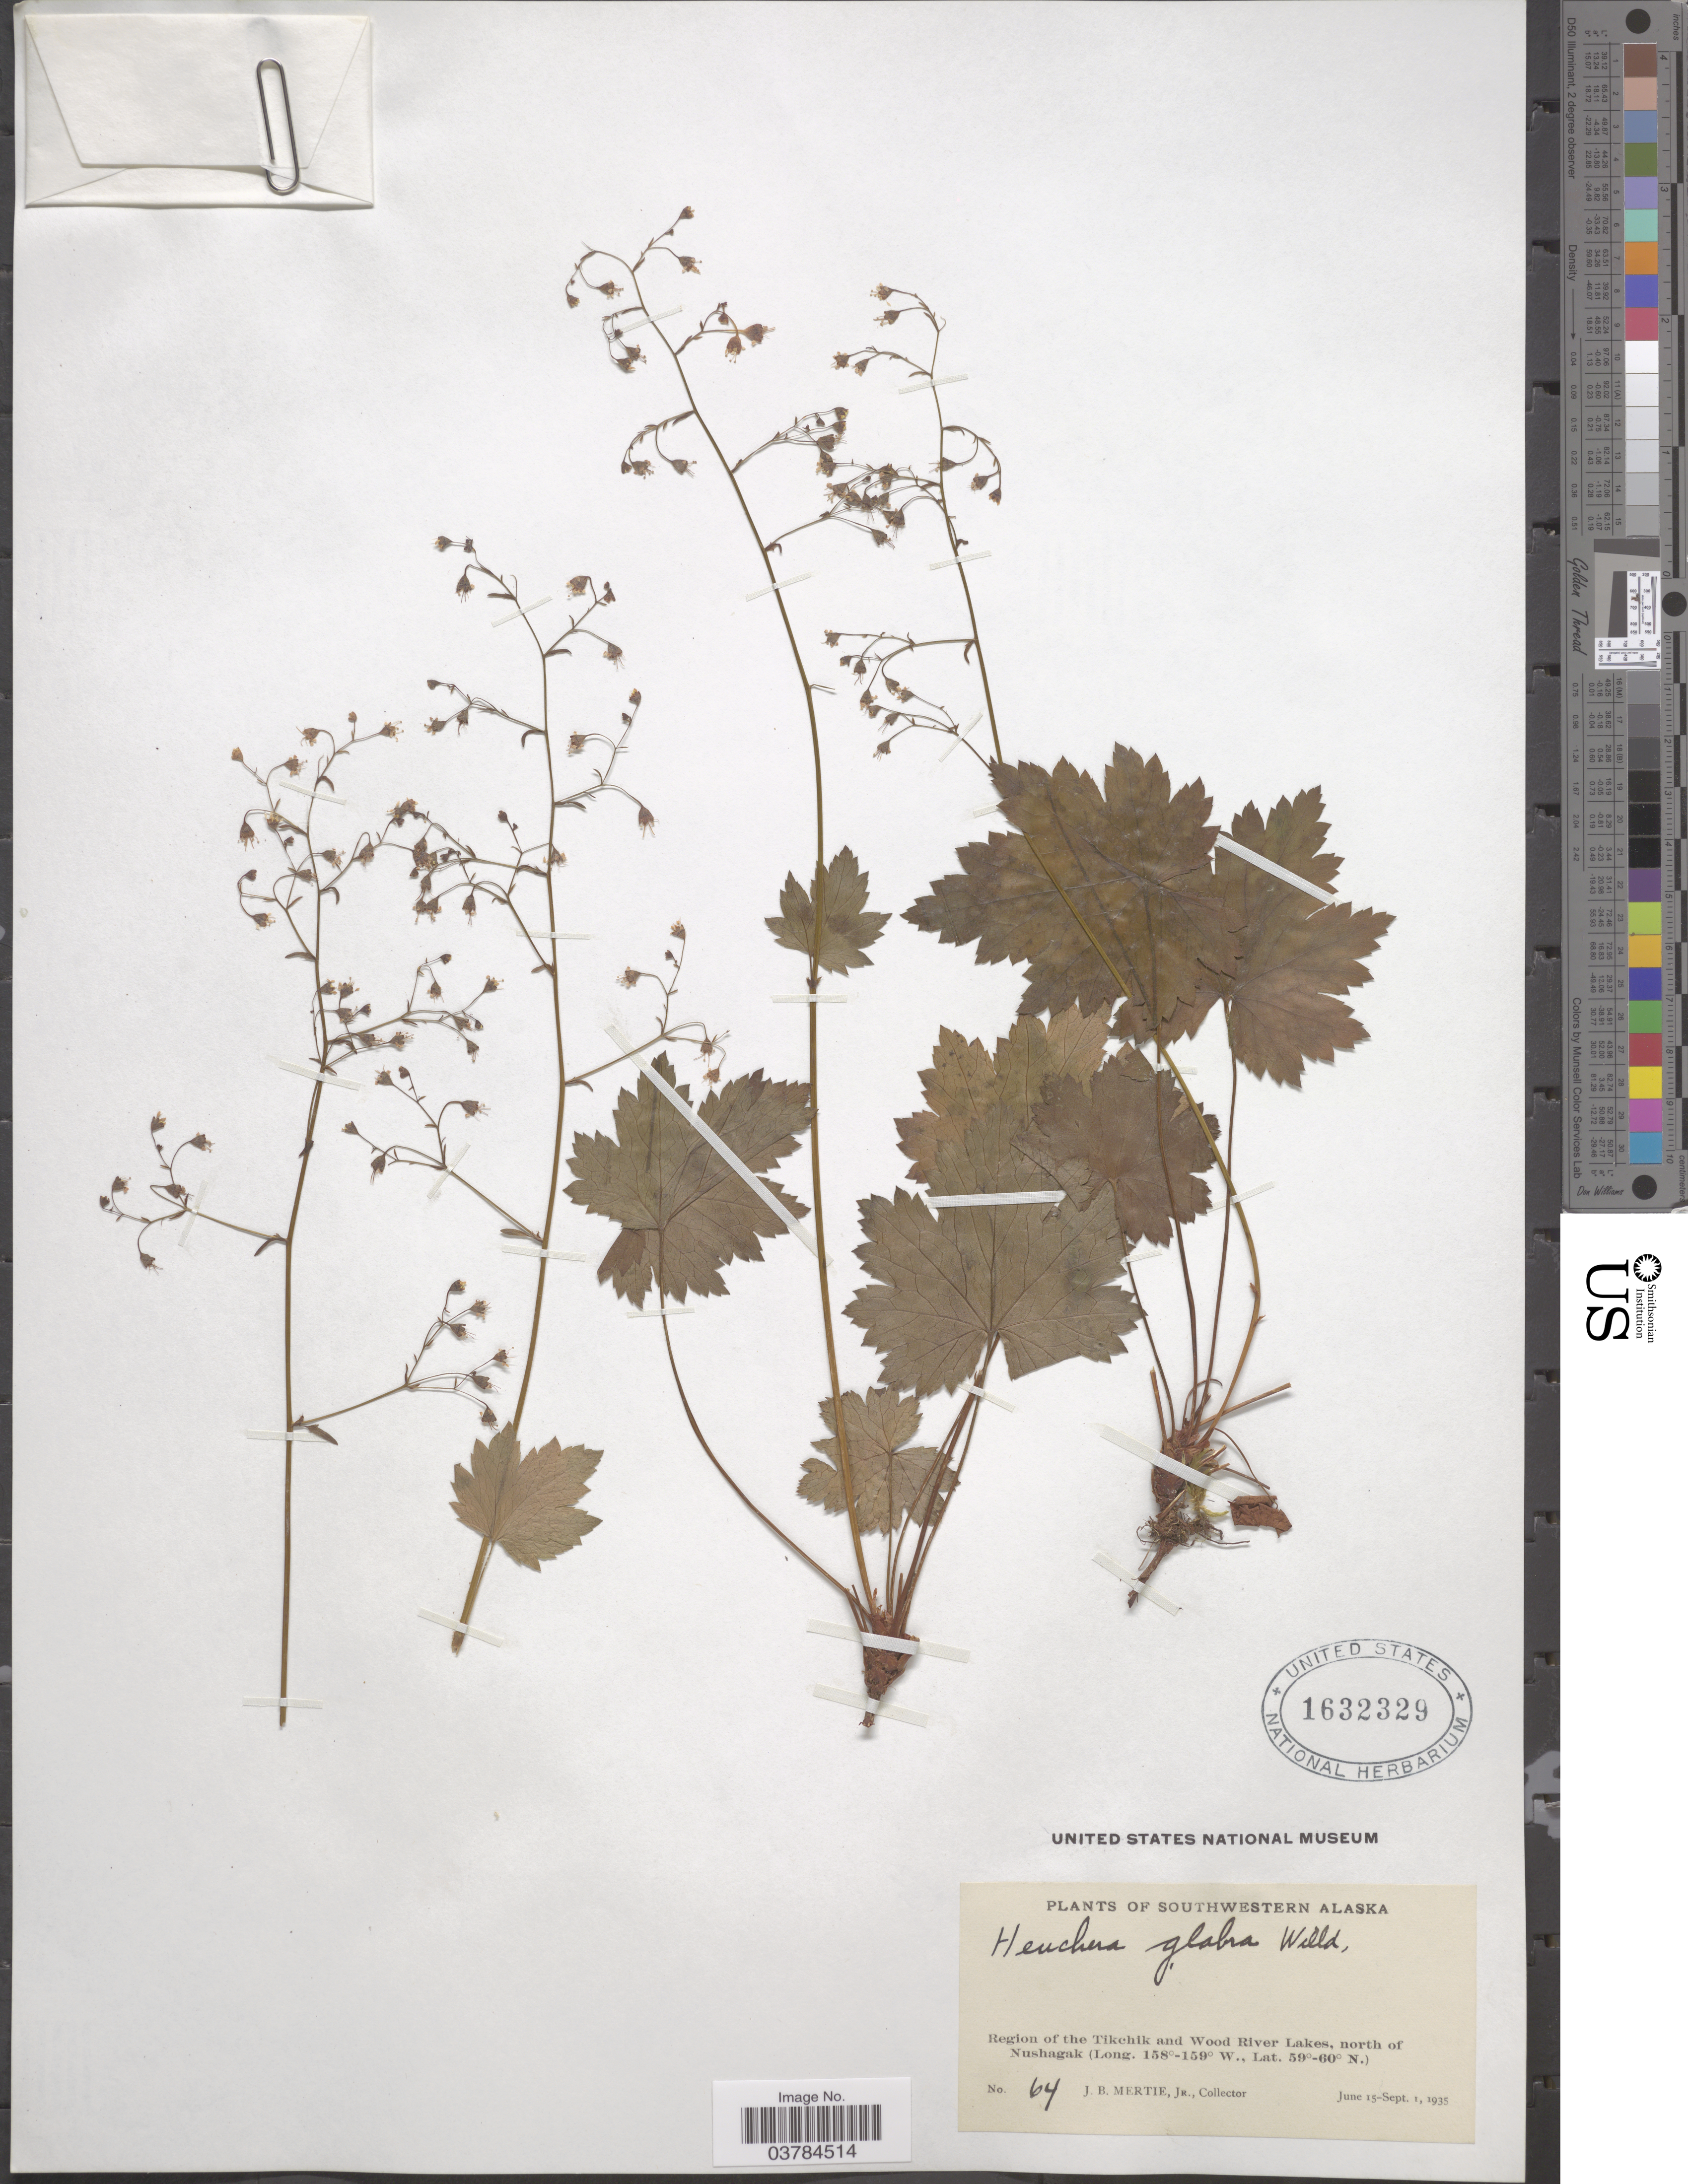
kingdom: Plantae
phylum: Tracheophyta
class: Magnoliopsida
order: Saxifragales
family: Saxifragaceae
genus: Heuchera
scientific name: Heuchera glabra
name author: Willd. ex Roem. & Schult.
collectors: J. Mertie Jr.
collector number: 64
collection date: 1935-06-15/1935-09-01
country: United States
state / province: Alaska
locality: Southwestern Alaska. Region of the Tikchik and Wood River Lakes, north of Nushagak.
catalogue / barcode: US 1632329